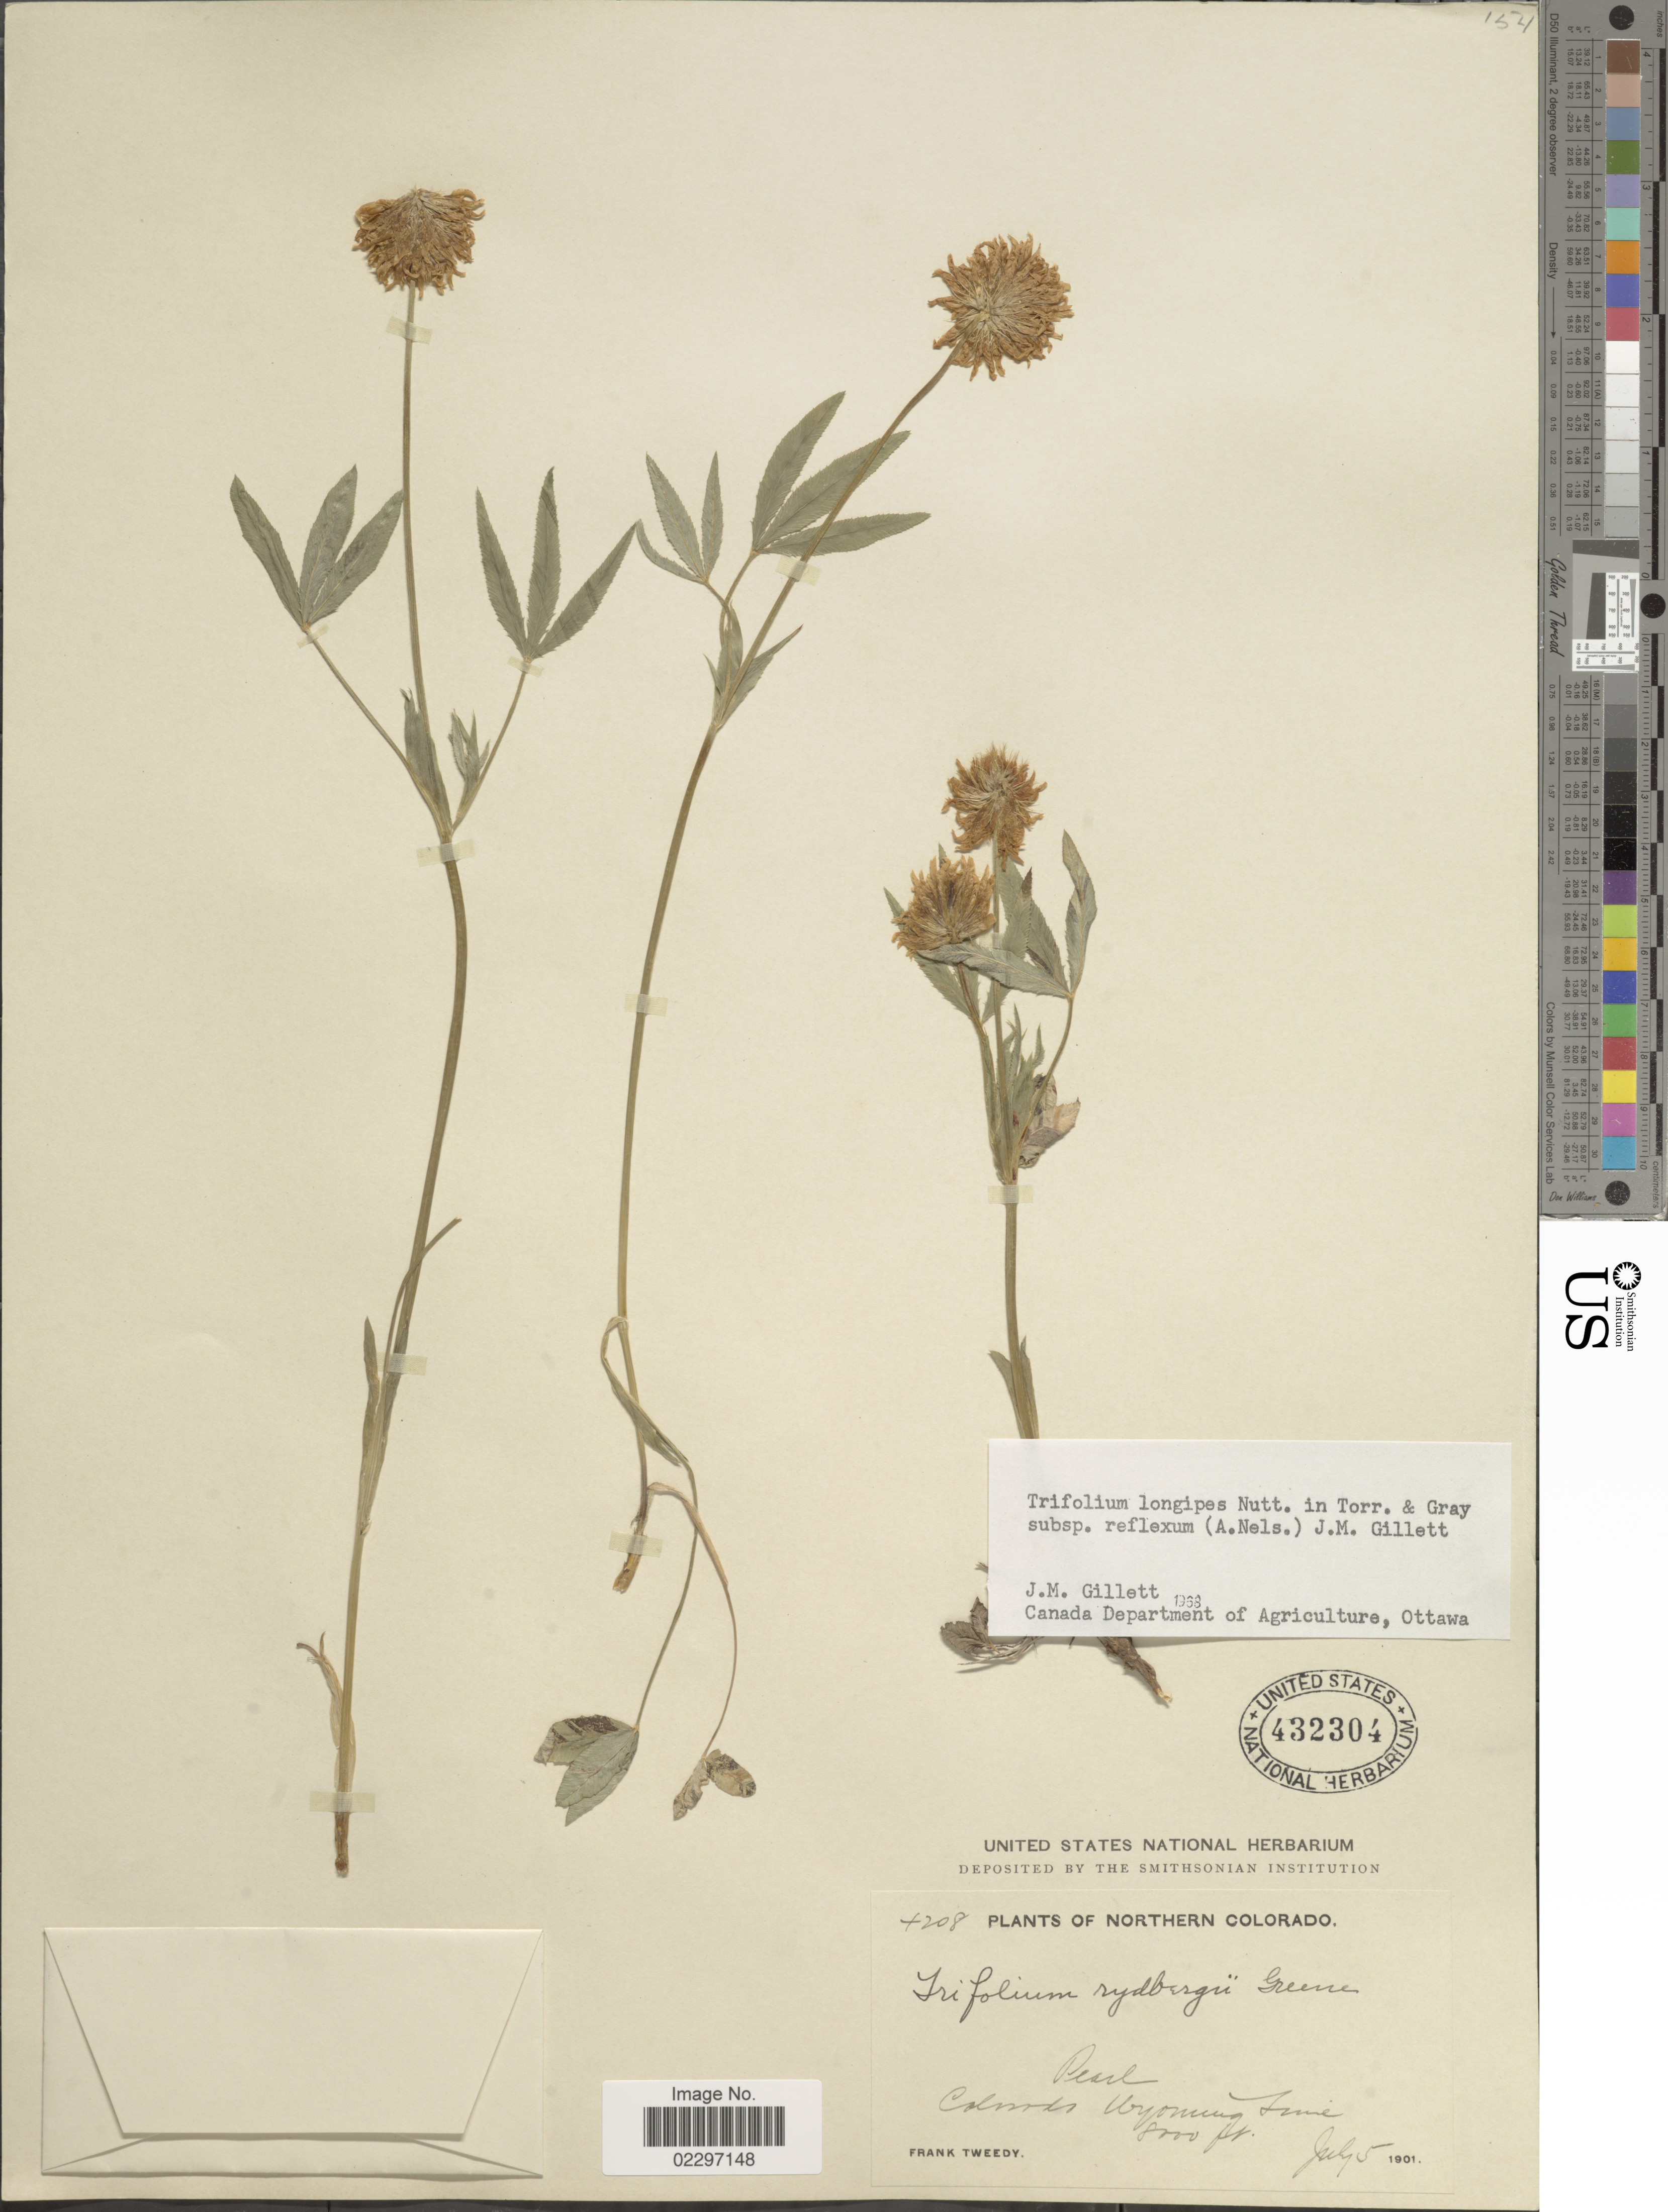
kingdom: Plantae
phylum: Tracheophyta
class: Magnoliopsida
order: Fabales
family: Fabaceae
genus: Trifolium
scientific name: Trifolium longipes subsp. reflexum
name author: (A. Nelson) J.M. Gillet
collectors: F. Tweedy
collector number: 4208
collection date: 1901-07-05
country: United States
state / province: Colorado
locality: Northern Colorado. Pearl. Colorado Wyoming Line.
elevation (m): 2438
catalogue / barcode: US 432304